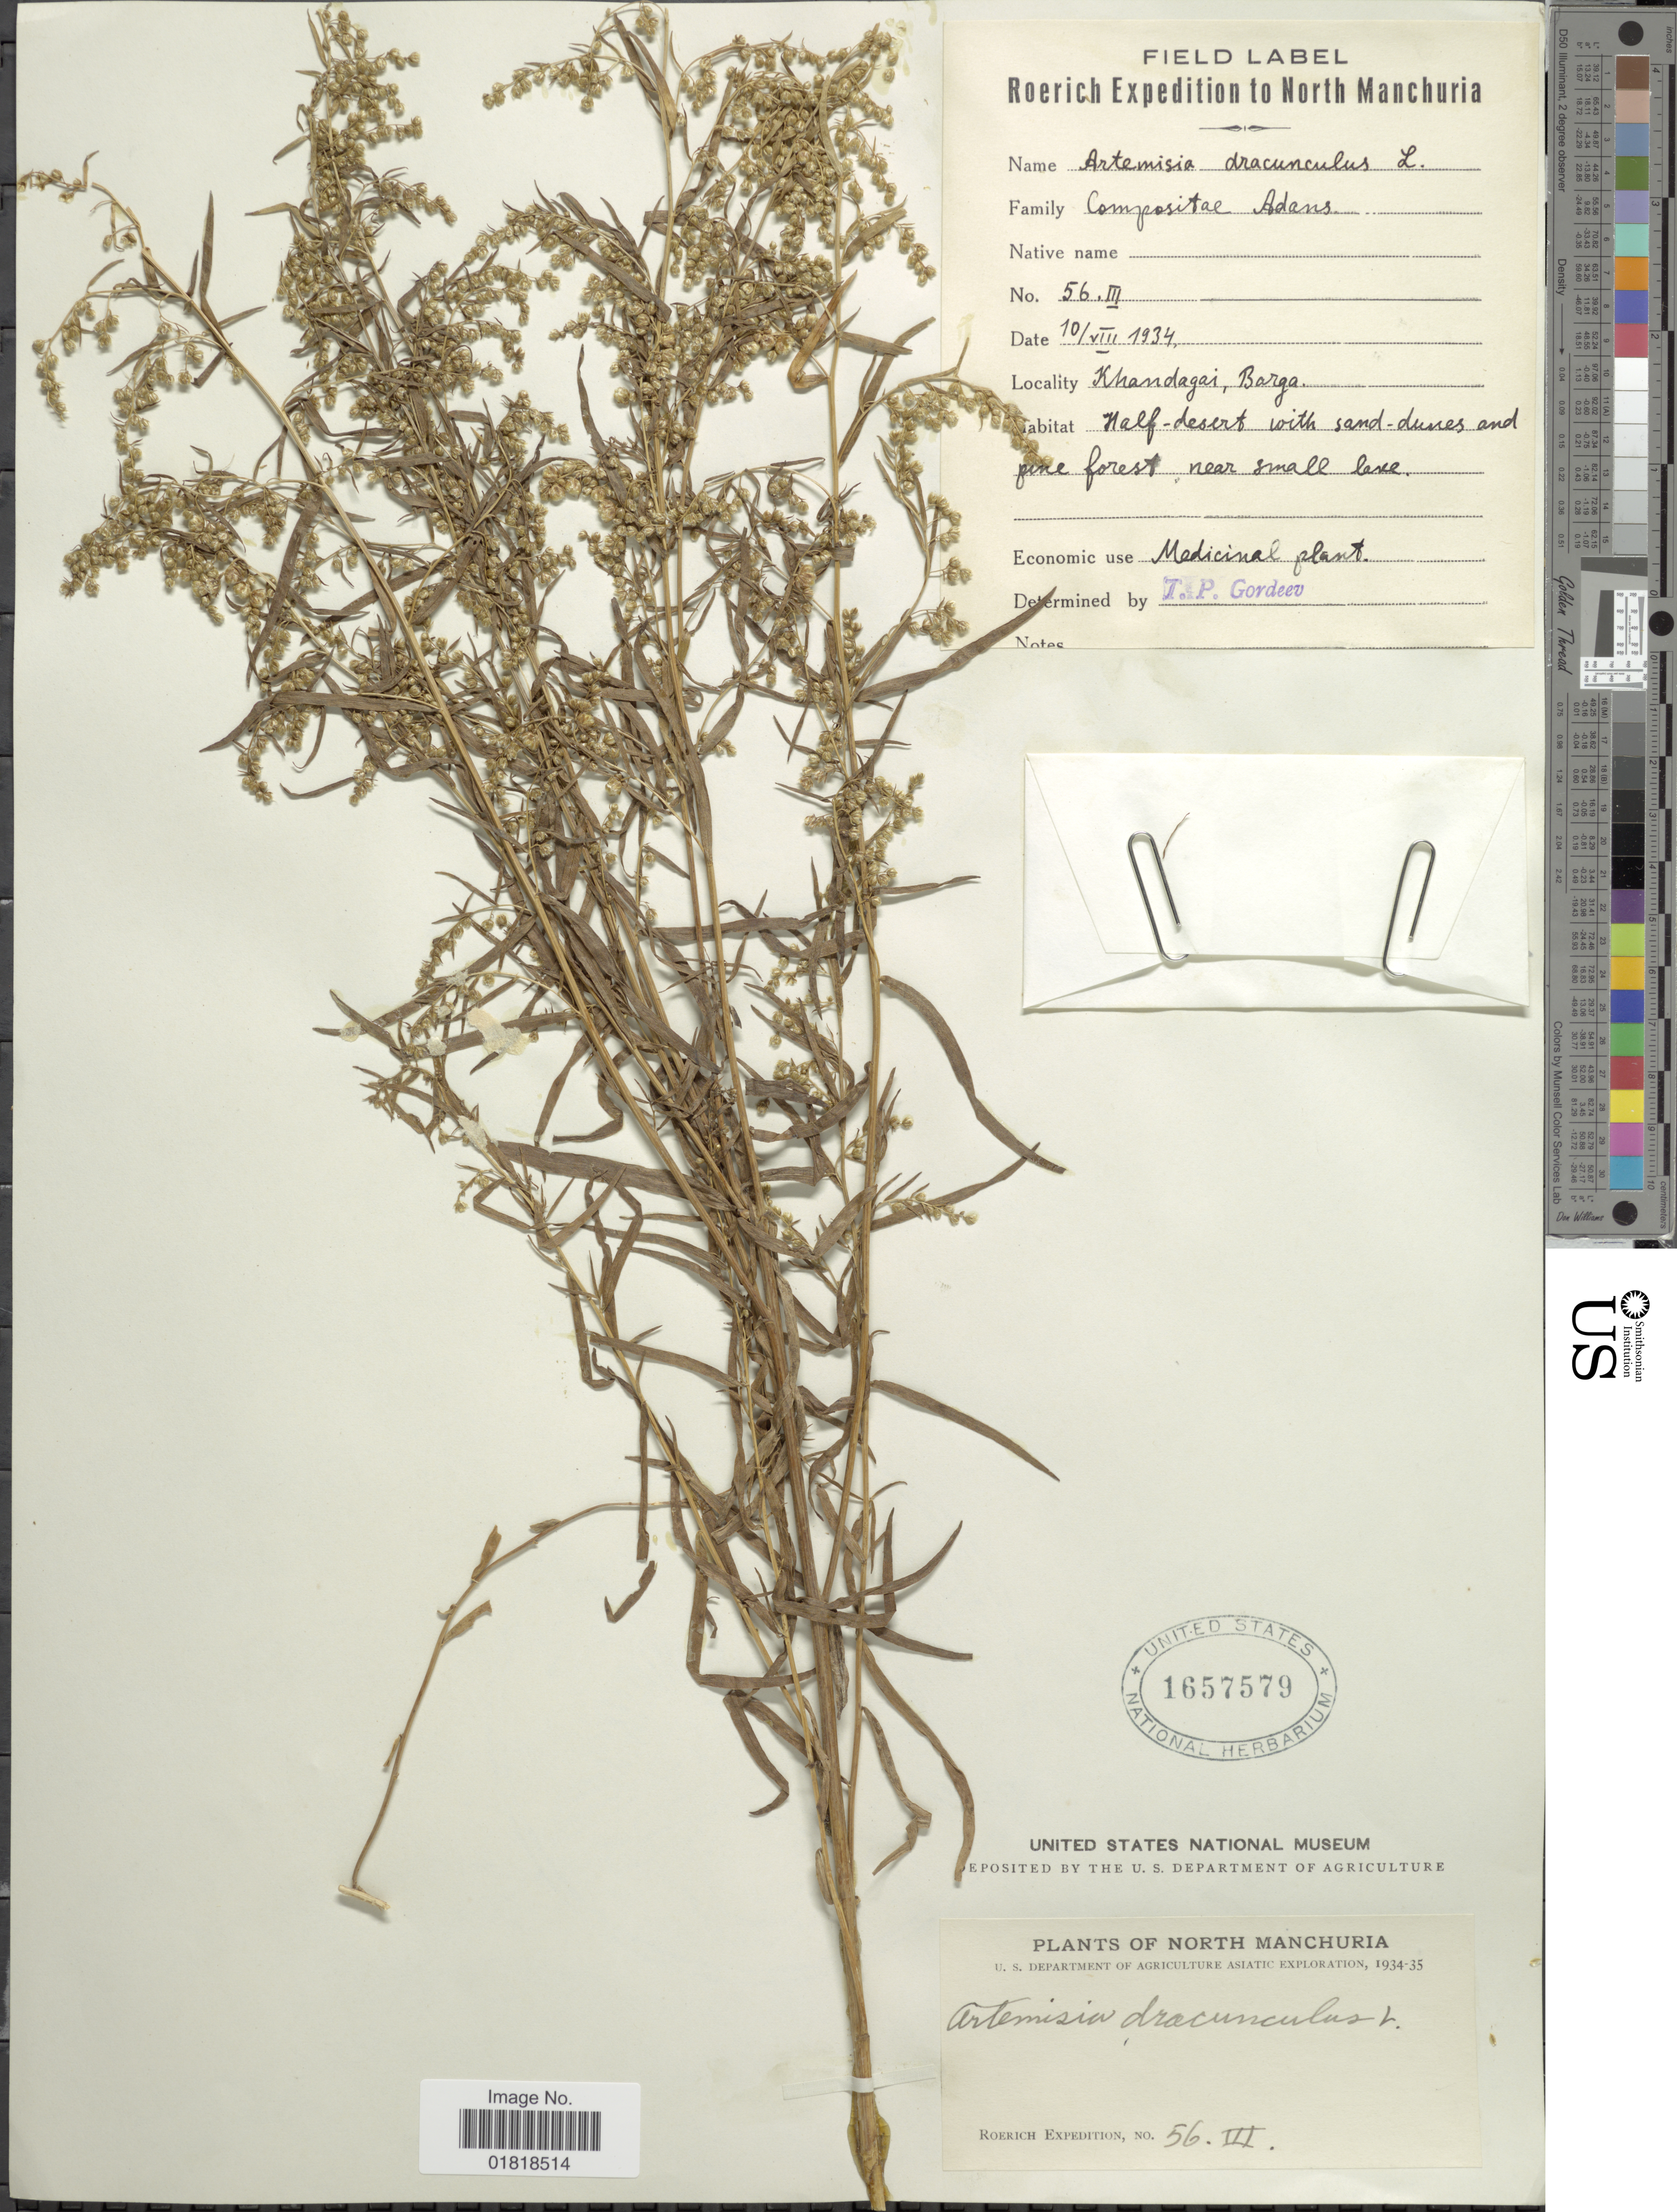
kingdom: Plantae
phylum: Tracheophyta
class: Magnoliopsida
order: Asterales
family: Asteraceae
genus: Artemisia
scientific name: Artemisia dracunculus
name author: L.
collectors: Roerich Expedition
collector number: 56III*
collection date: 1934-08-10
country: China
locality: North Manchuria, Khandagai, Barga,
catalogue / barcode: US 1657579